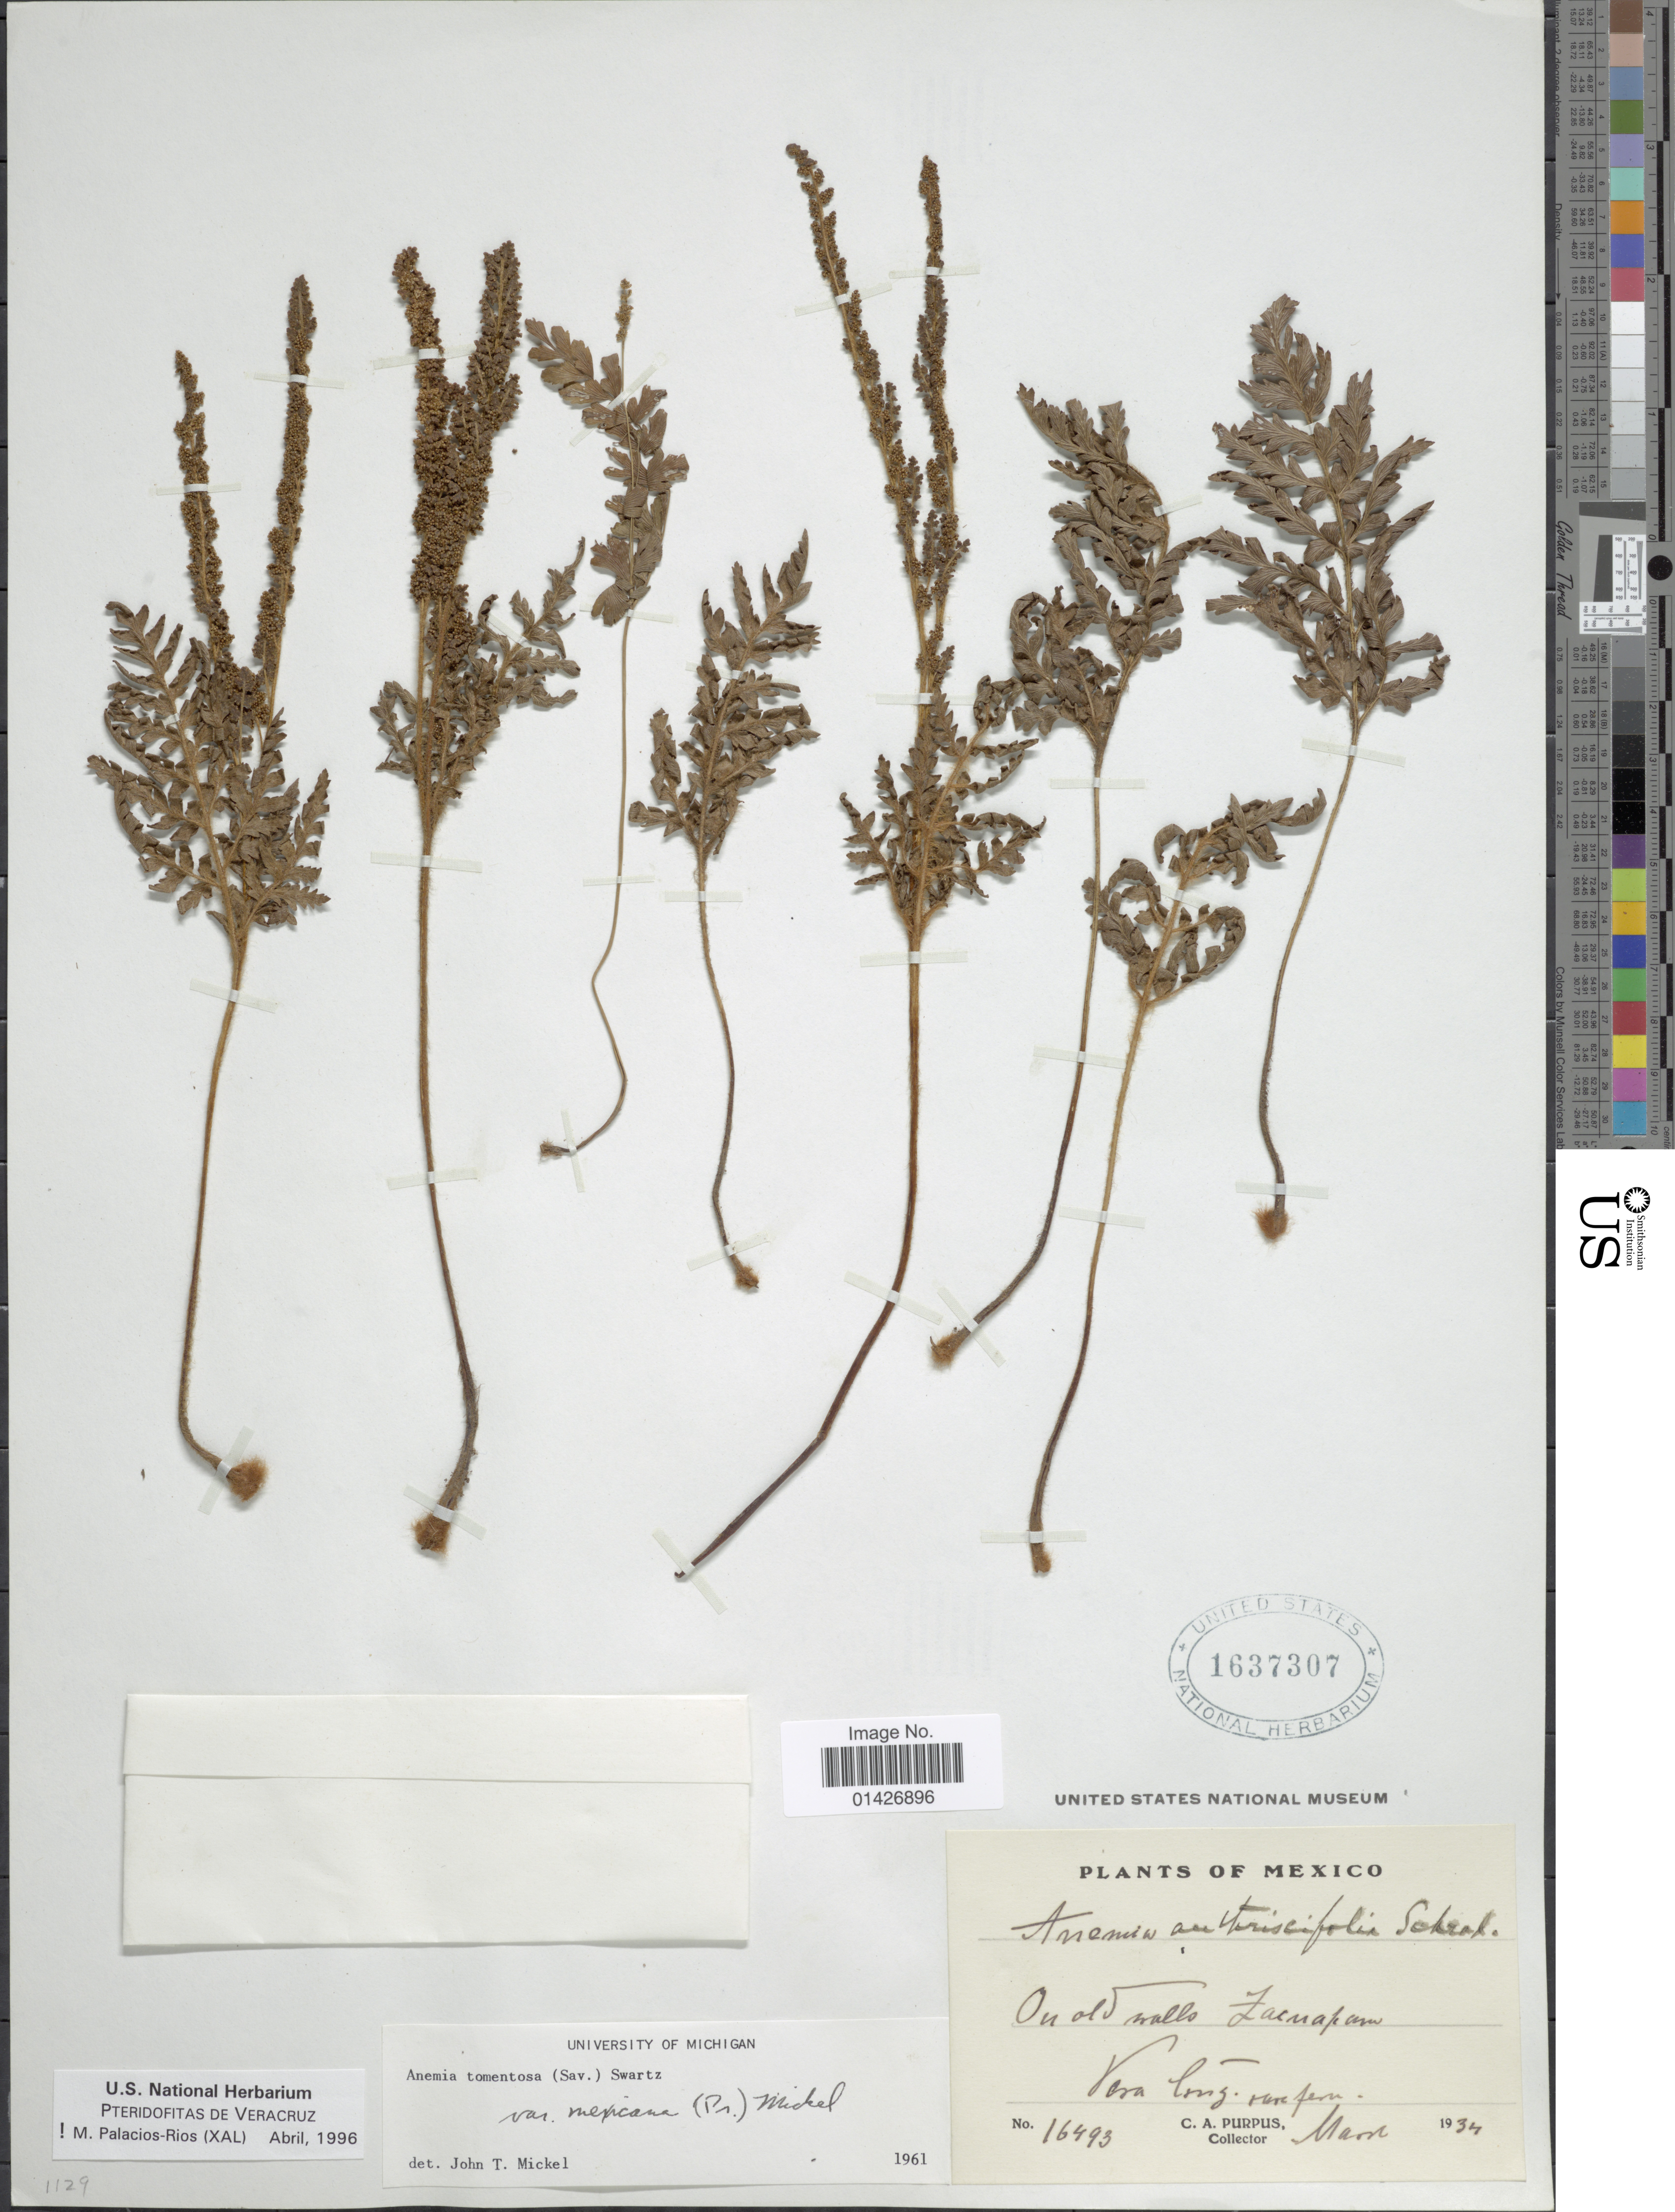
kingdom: Plantae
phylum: Tracheophyta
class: Polypodiopsida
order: Schizaeales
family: Anemiaceae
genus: Anemia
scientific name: Anemia tomentosa var. mexicana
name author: (C. Presl) Mickel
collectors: C. A. Purpus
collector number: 16493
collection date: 1934-03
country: Mexico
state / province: Veracruz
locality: On old walls Zacuapan Vera Cruz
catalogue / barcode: US 1637307